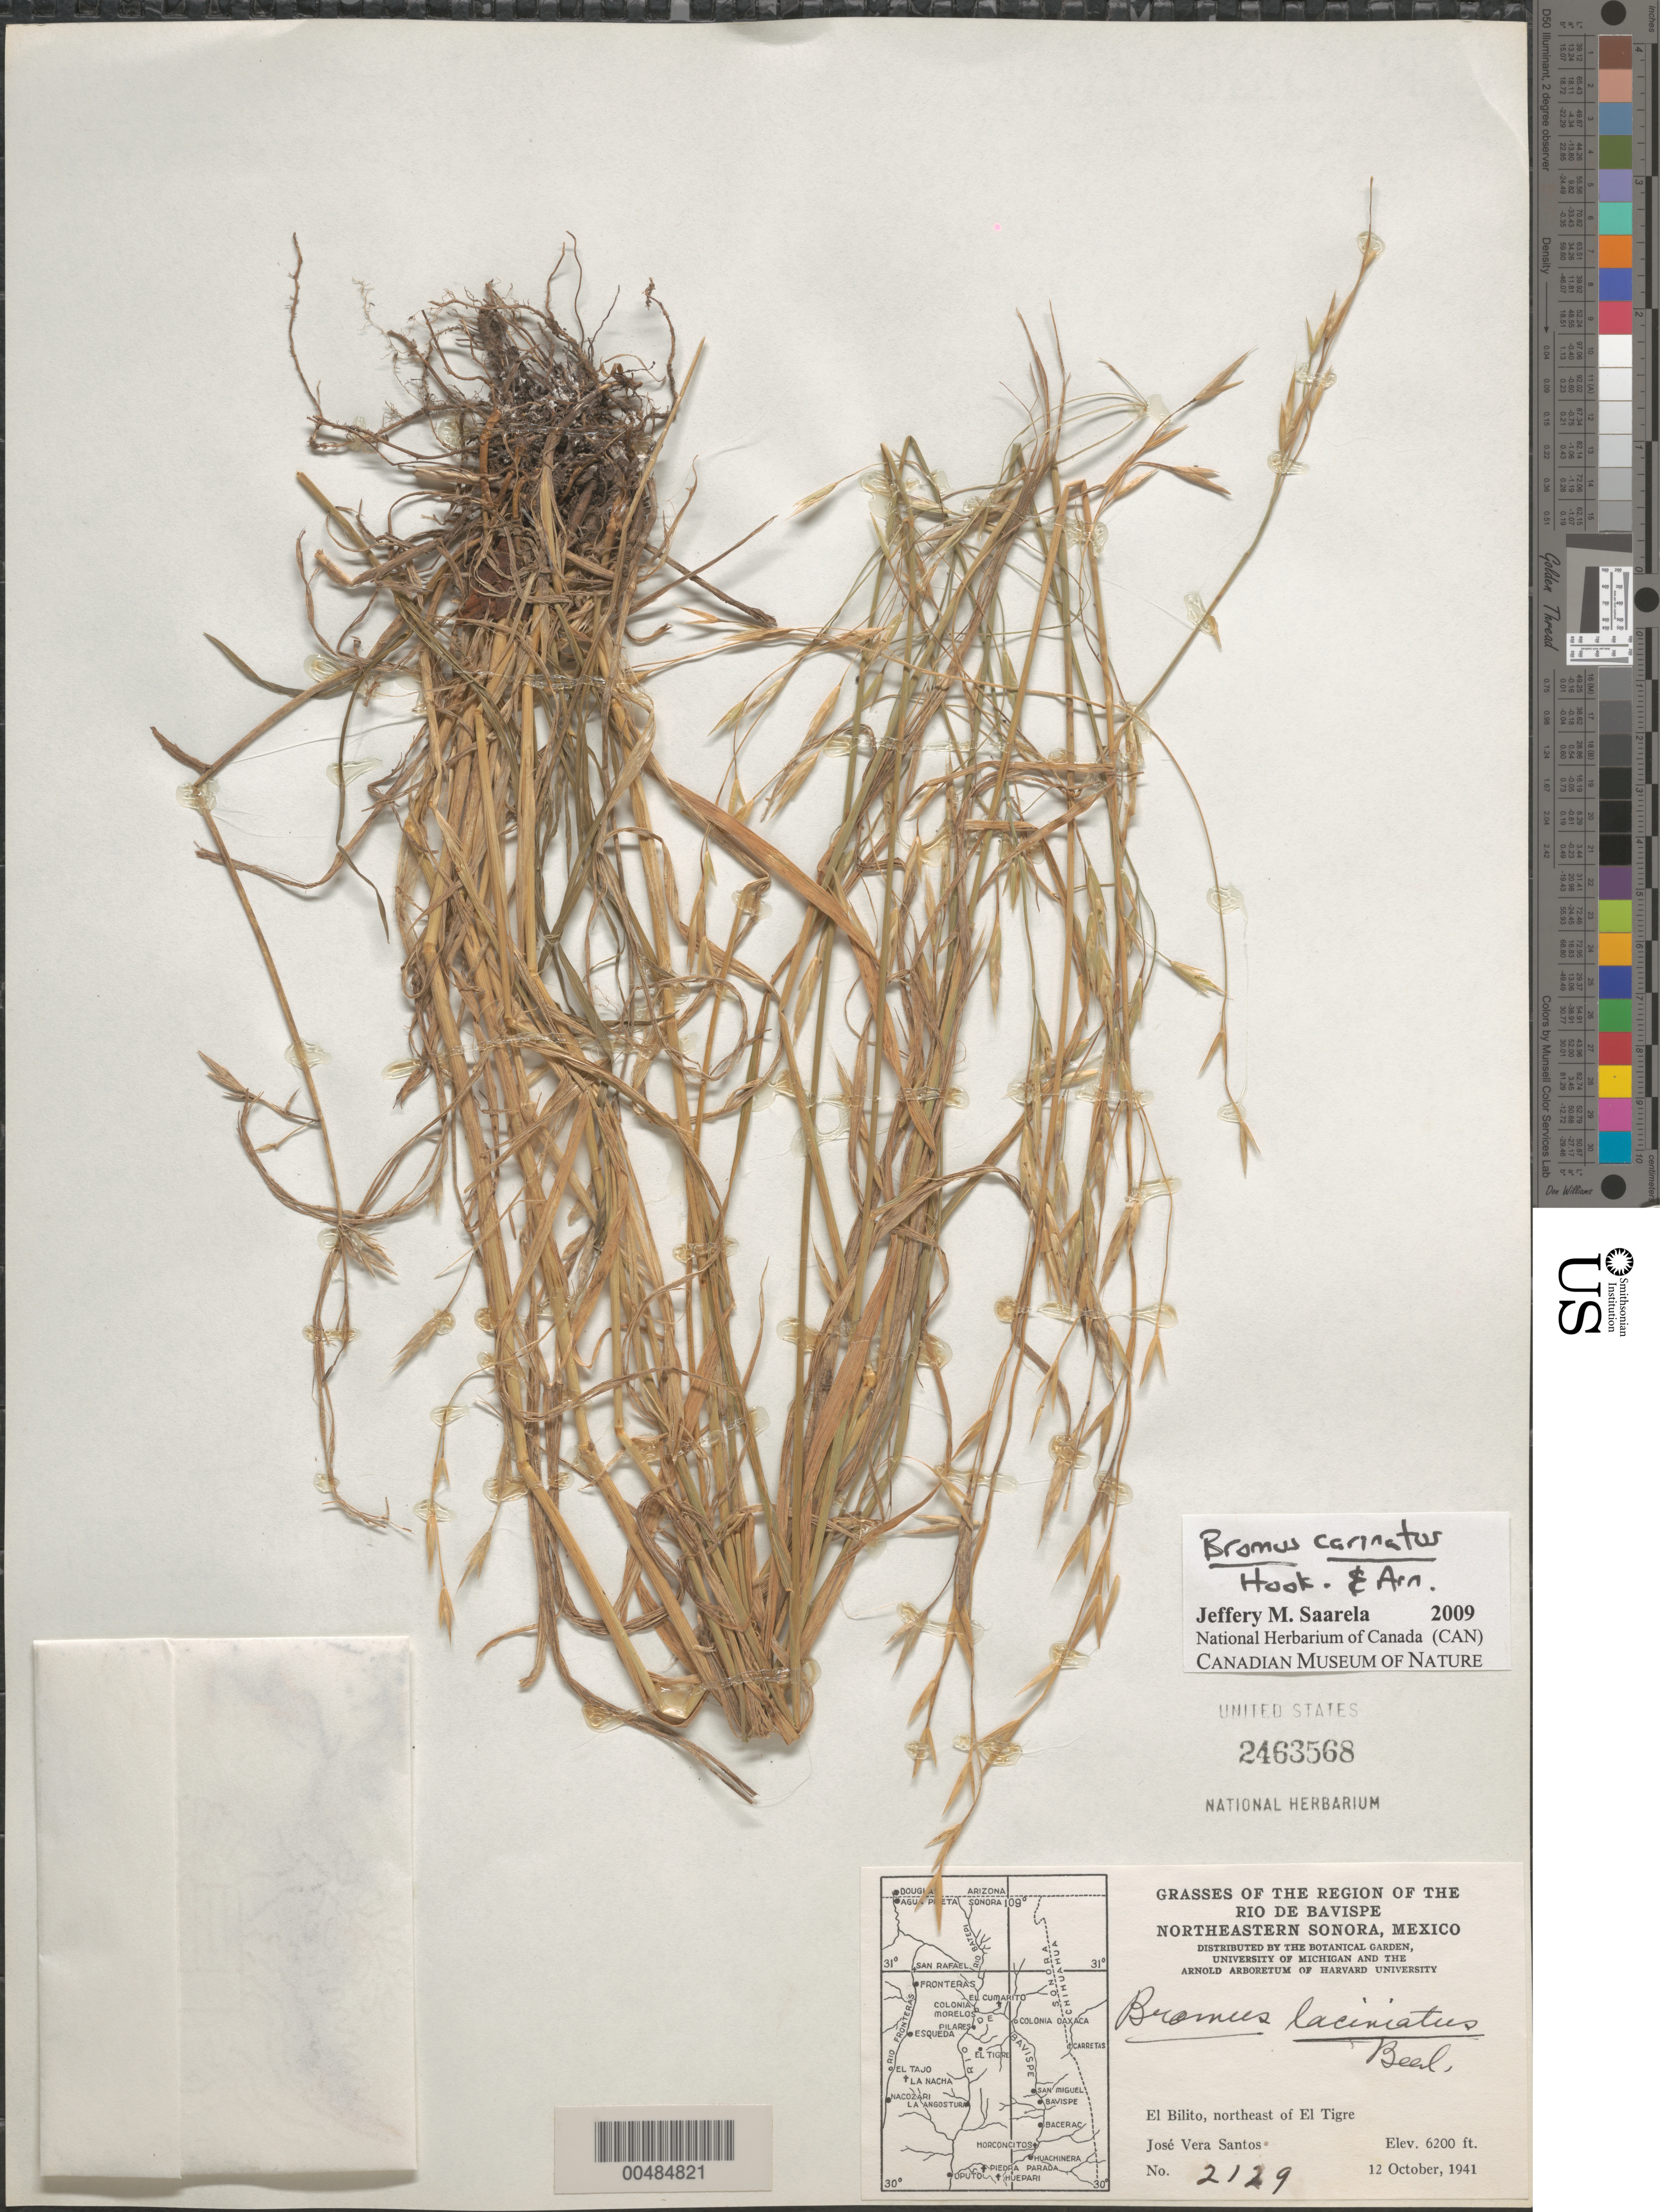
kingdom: Plantae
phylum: Tracheophyta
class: Liliopsida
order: Poales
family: Poaceae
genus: Bromus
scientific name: Bromus carinatus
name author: Hook. & Arn.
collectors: J. V. Santos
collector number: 2129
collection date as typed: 12 Oct 1941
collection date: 1941-10-12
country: Mexico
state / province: Sonora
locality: Region of the Rio de Bavispe, NE Sonora, El Bilito, NE of El Tigre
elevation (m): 1890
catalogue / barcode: US 2463568